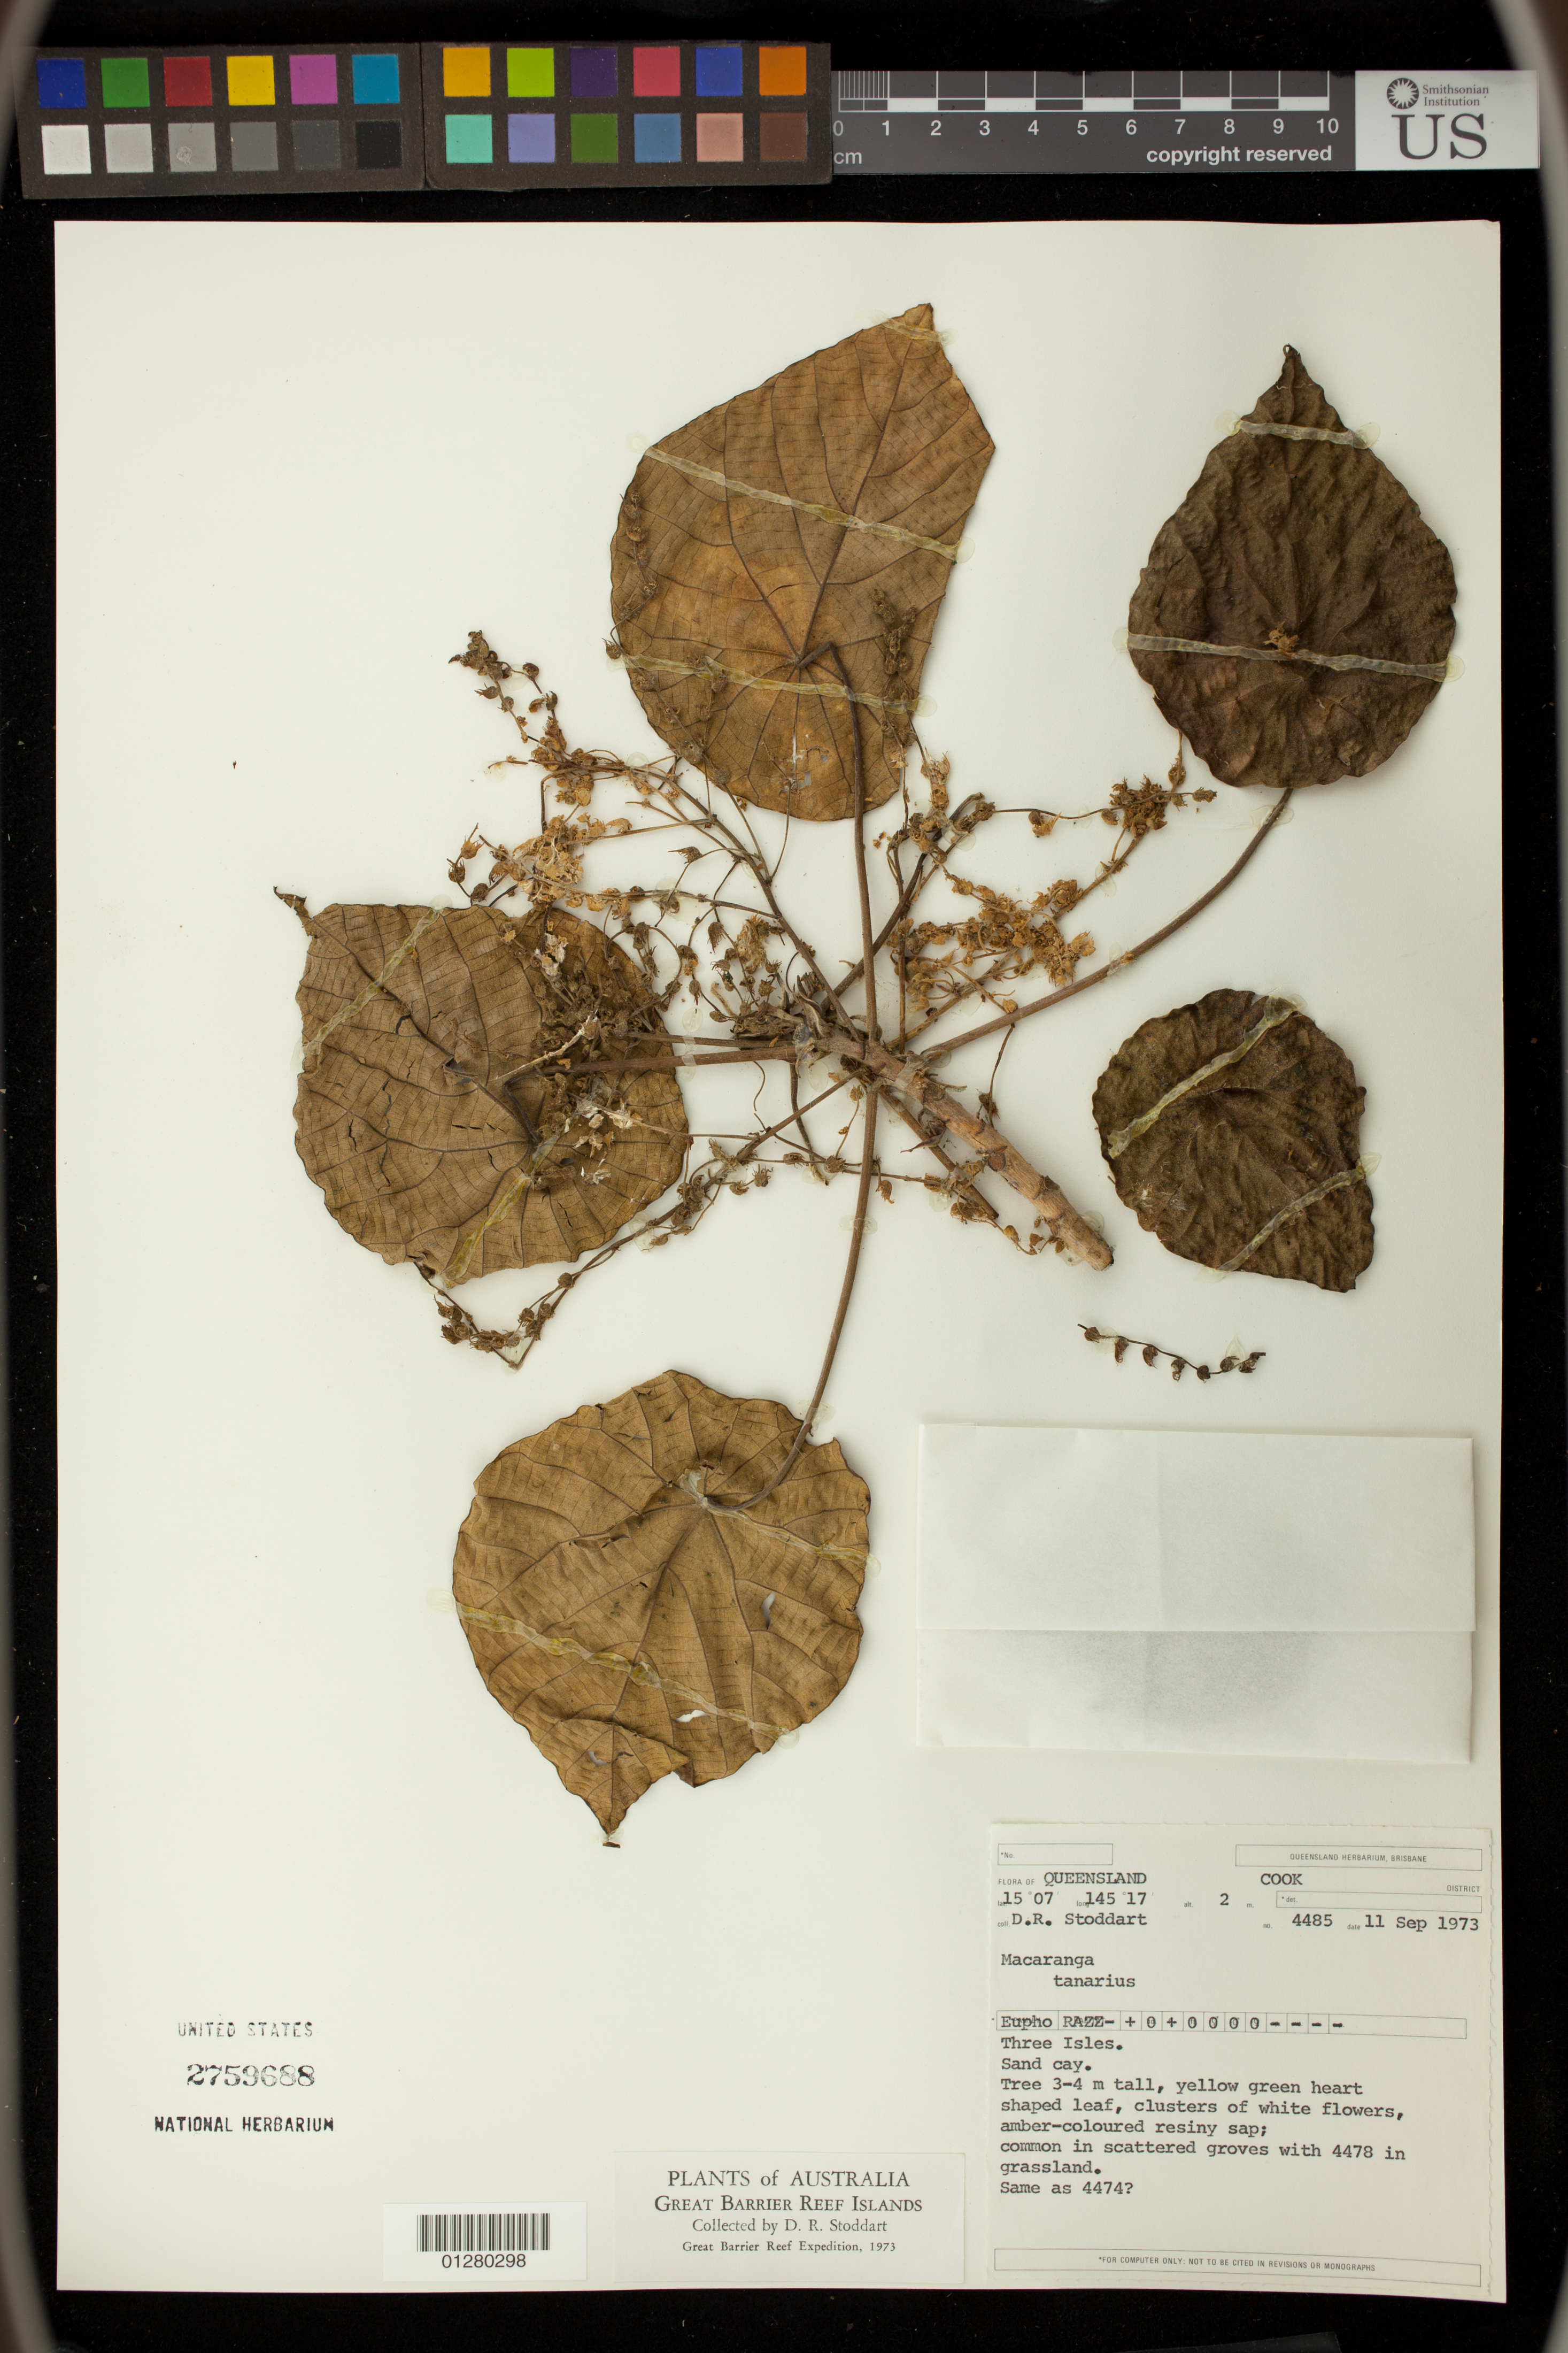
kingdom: Plantae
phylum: Tracheophyta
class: Magnoliopsida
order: Malpighiales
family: Euphorbiaceae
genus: Macaranga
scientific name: Macaranga tanarius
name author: (L.) Müll. Arg.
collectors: D. R. Stoddart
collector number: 4485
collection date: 1973-09-11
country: Australia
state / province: Queensland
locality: Cook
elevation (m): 2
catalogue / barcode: US 2759688